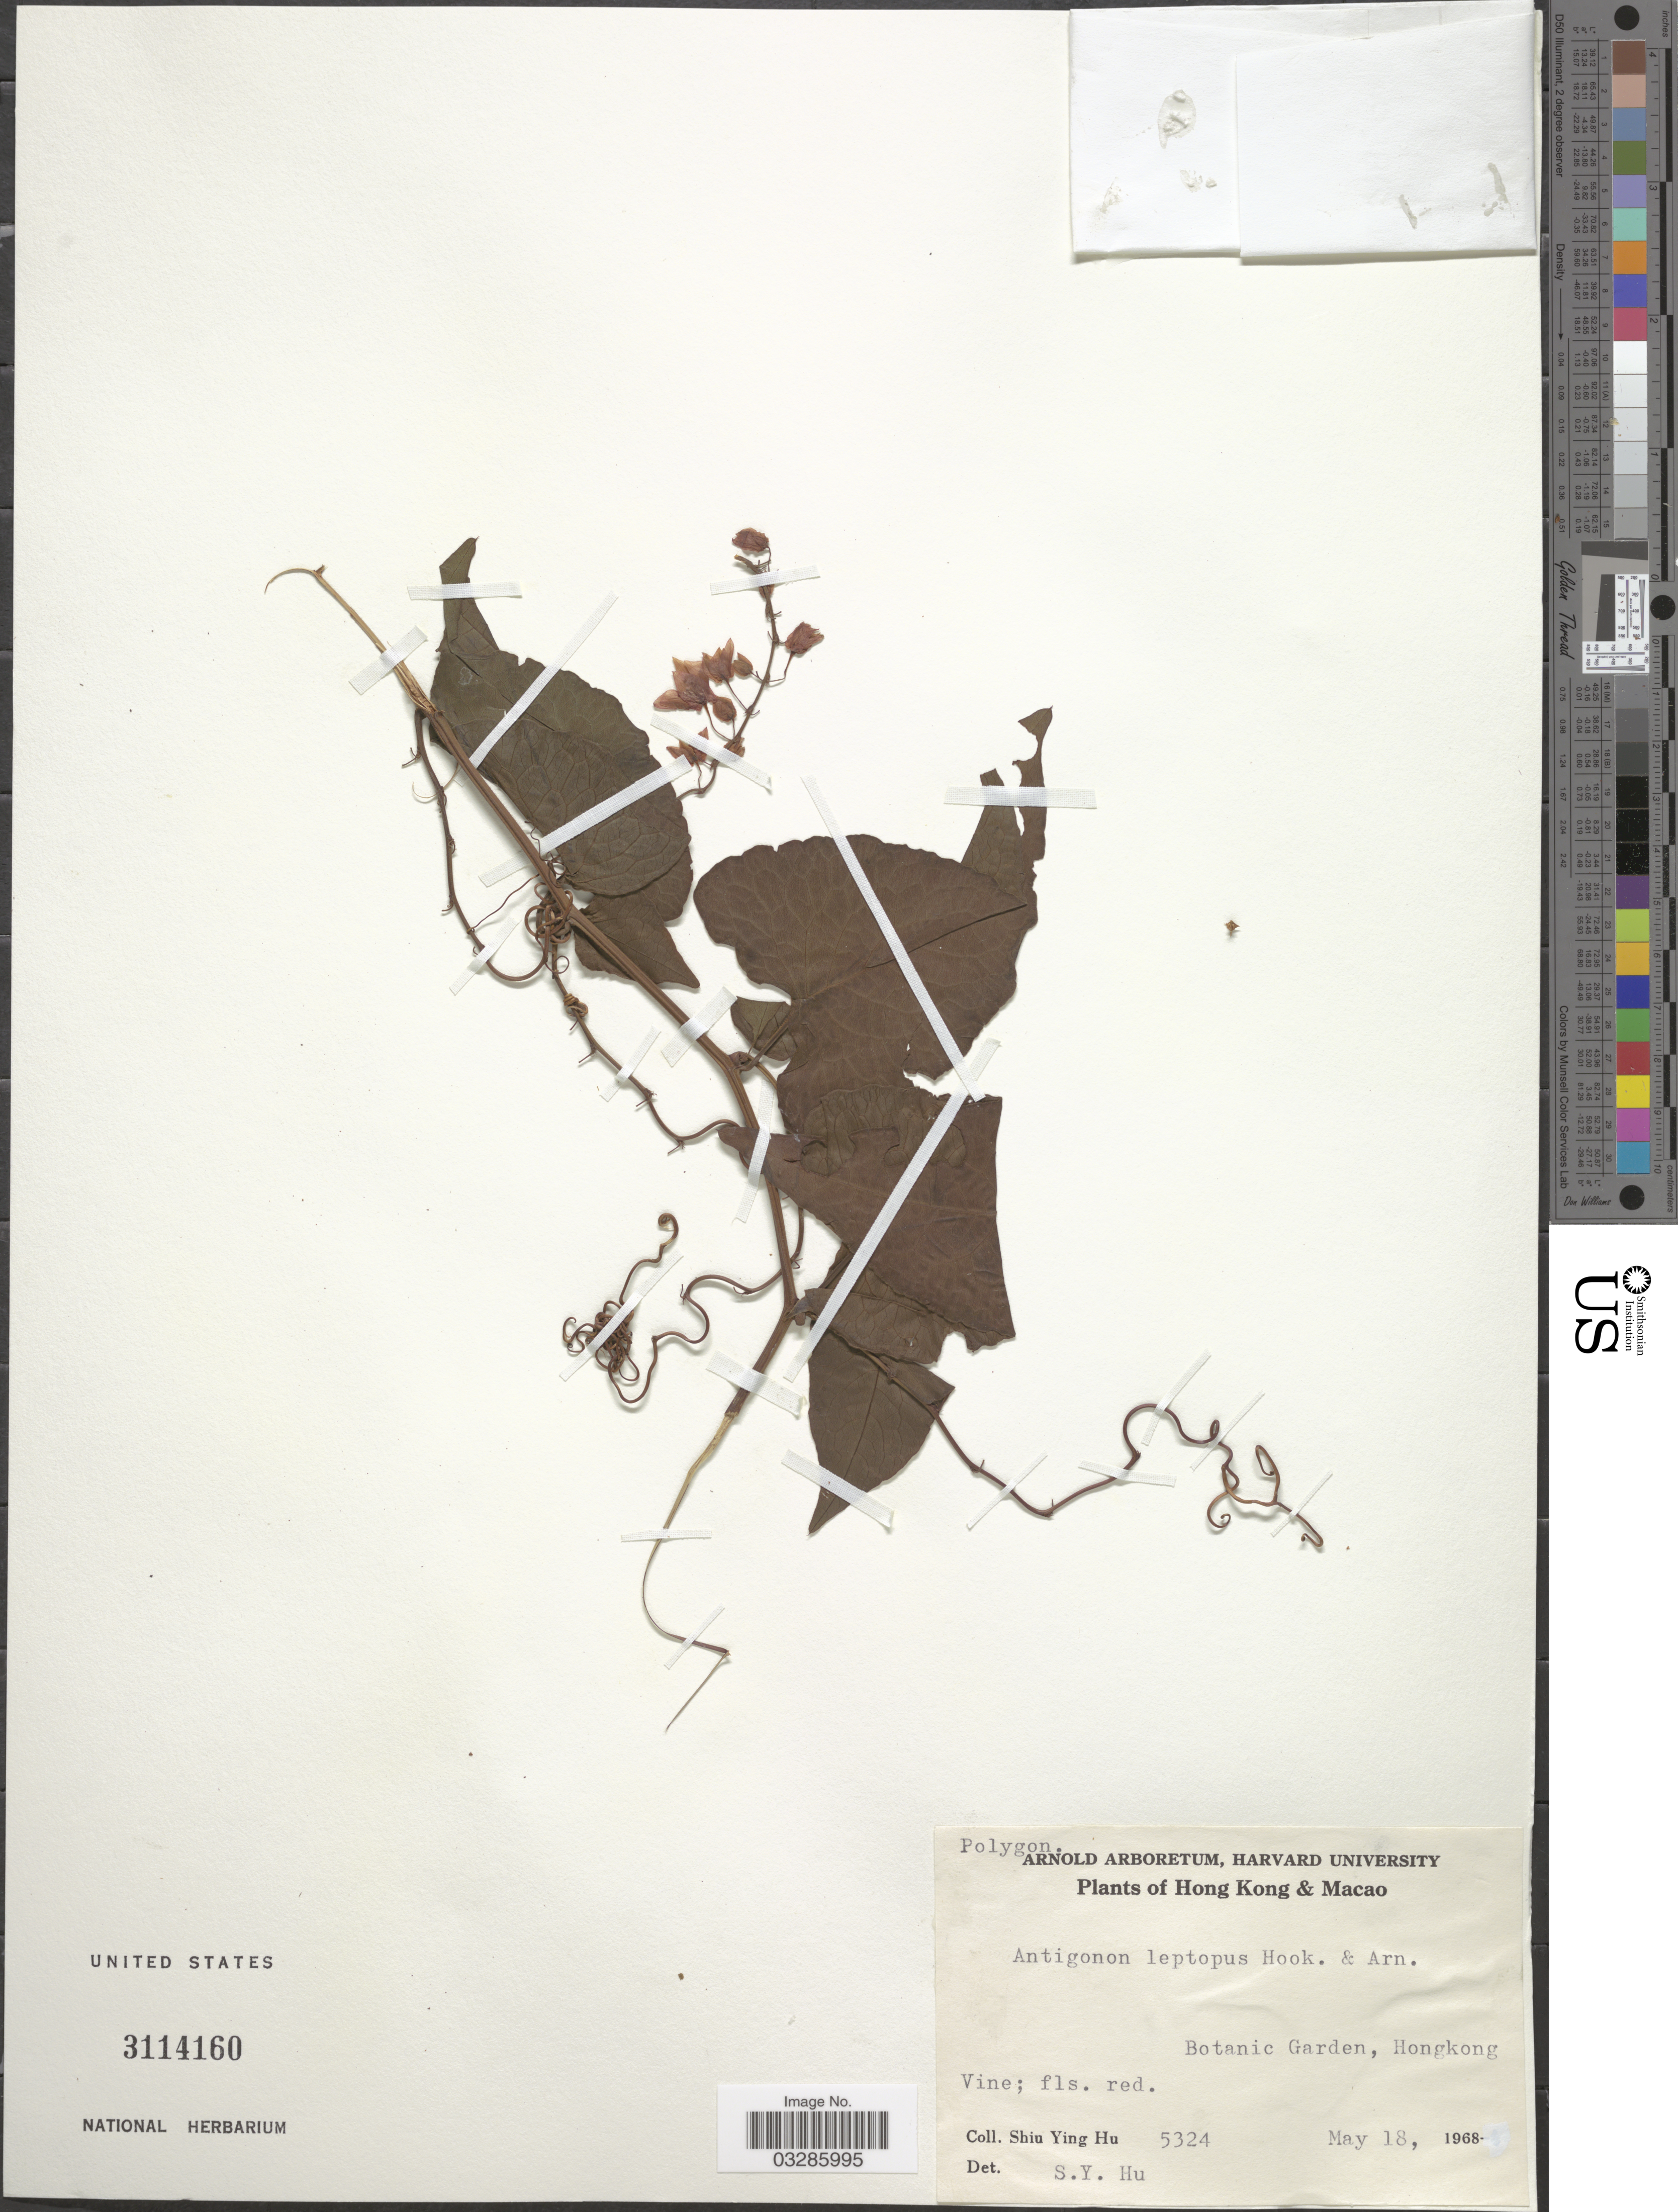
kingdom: Plantae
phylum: Tracheophyta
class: Magnoliopsida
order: Caryophyllales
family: Polygonaceae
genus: Rumex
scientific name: Rumex crispus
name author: L.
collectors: S. Y. Hu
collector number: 5324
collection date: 1968-05-18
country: China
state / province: Hong Kong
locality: Botanic Garden, Hongkong.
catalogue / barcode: US 3114160